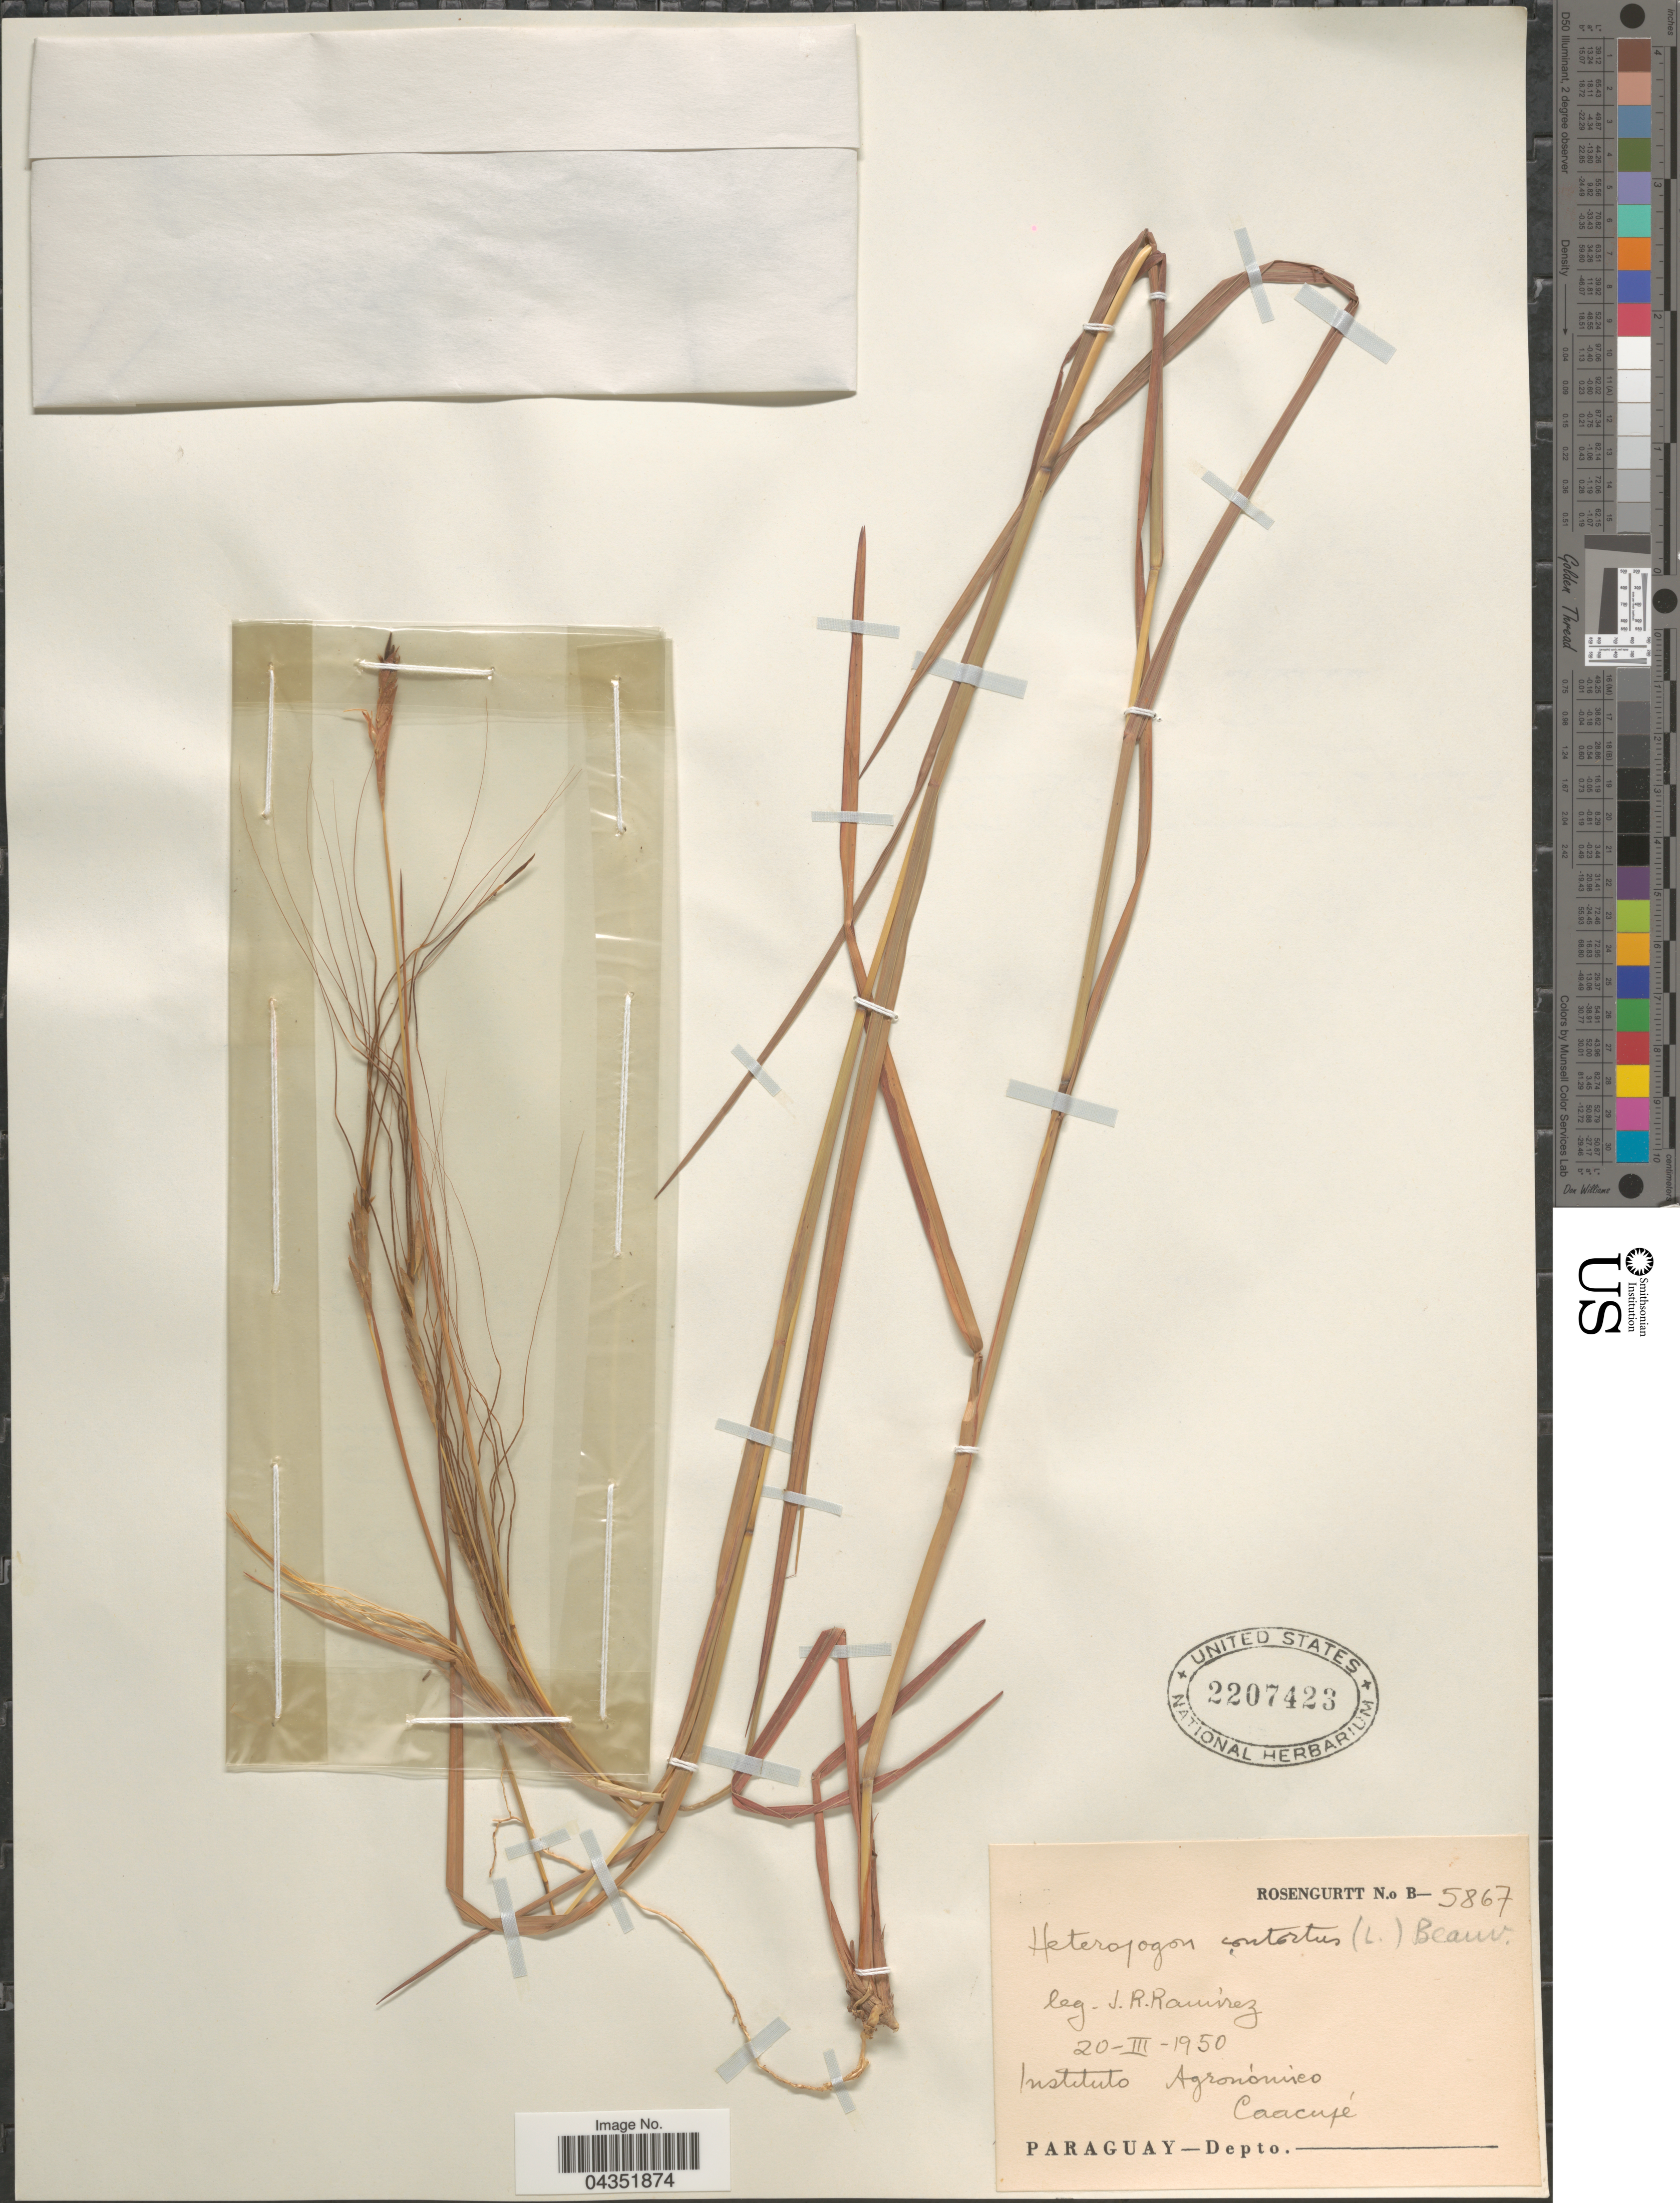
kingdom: Plantae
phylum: Tracheophyta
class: Liliopsida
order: Poales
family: Poaceae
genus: Heteropogon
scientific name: Heteropogon contortus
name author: (L.) P. Beauv. ex Roem. & Schult.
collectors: J. Ramírez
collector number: B-5867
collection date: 1950-03-20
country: Paraguay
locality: Instituto Agronómico. Caacupé.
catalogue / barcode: US 2207423